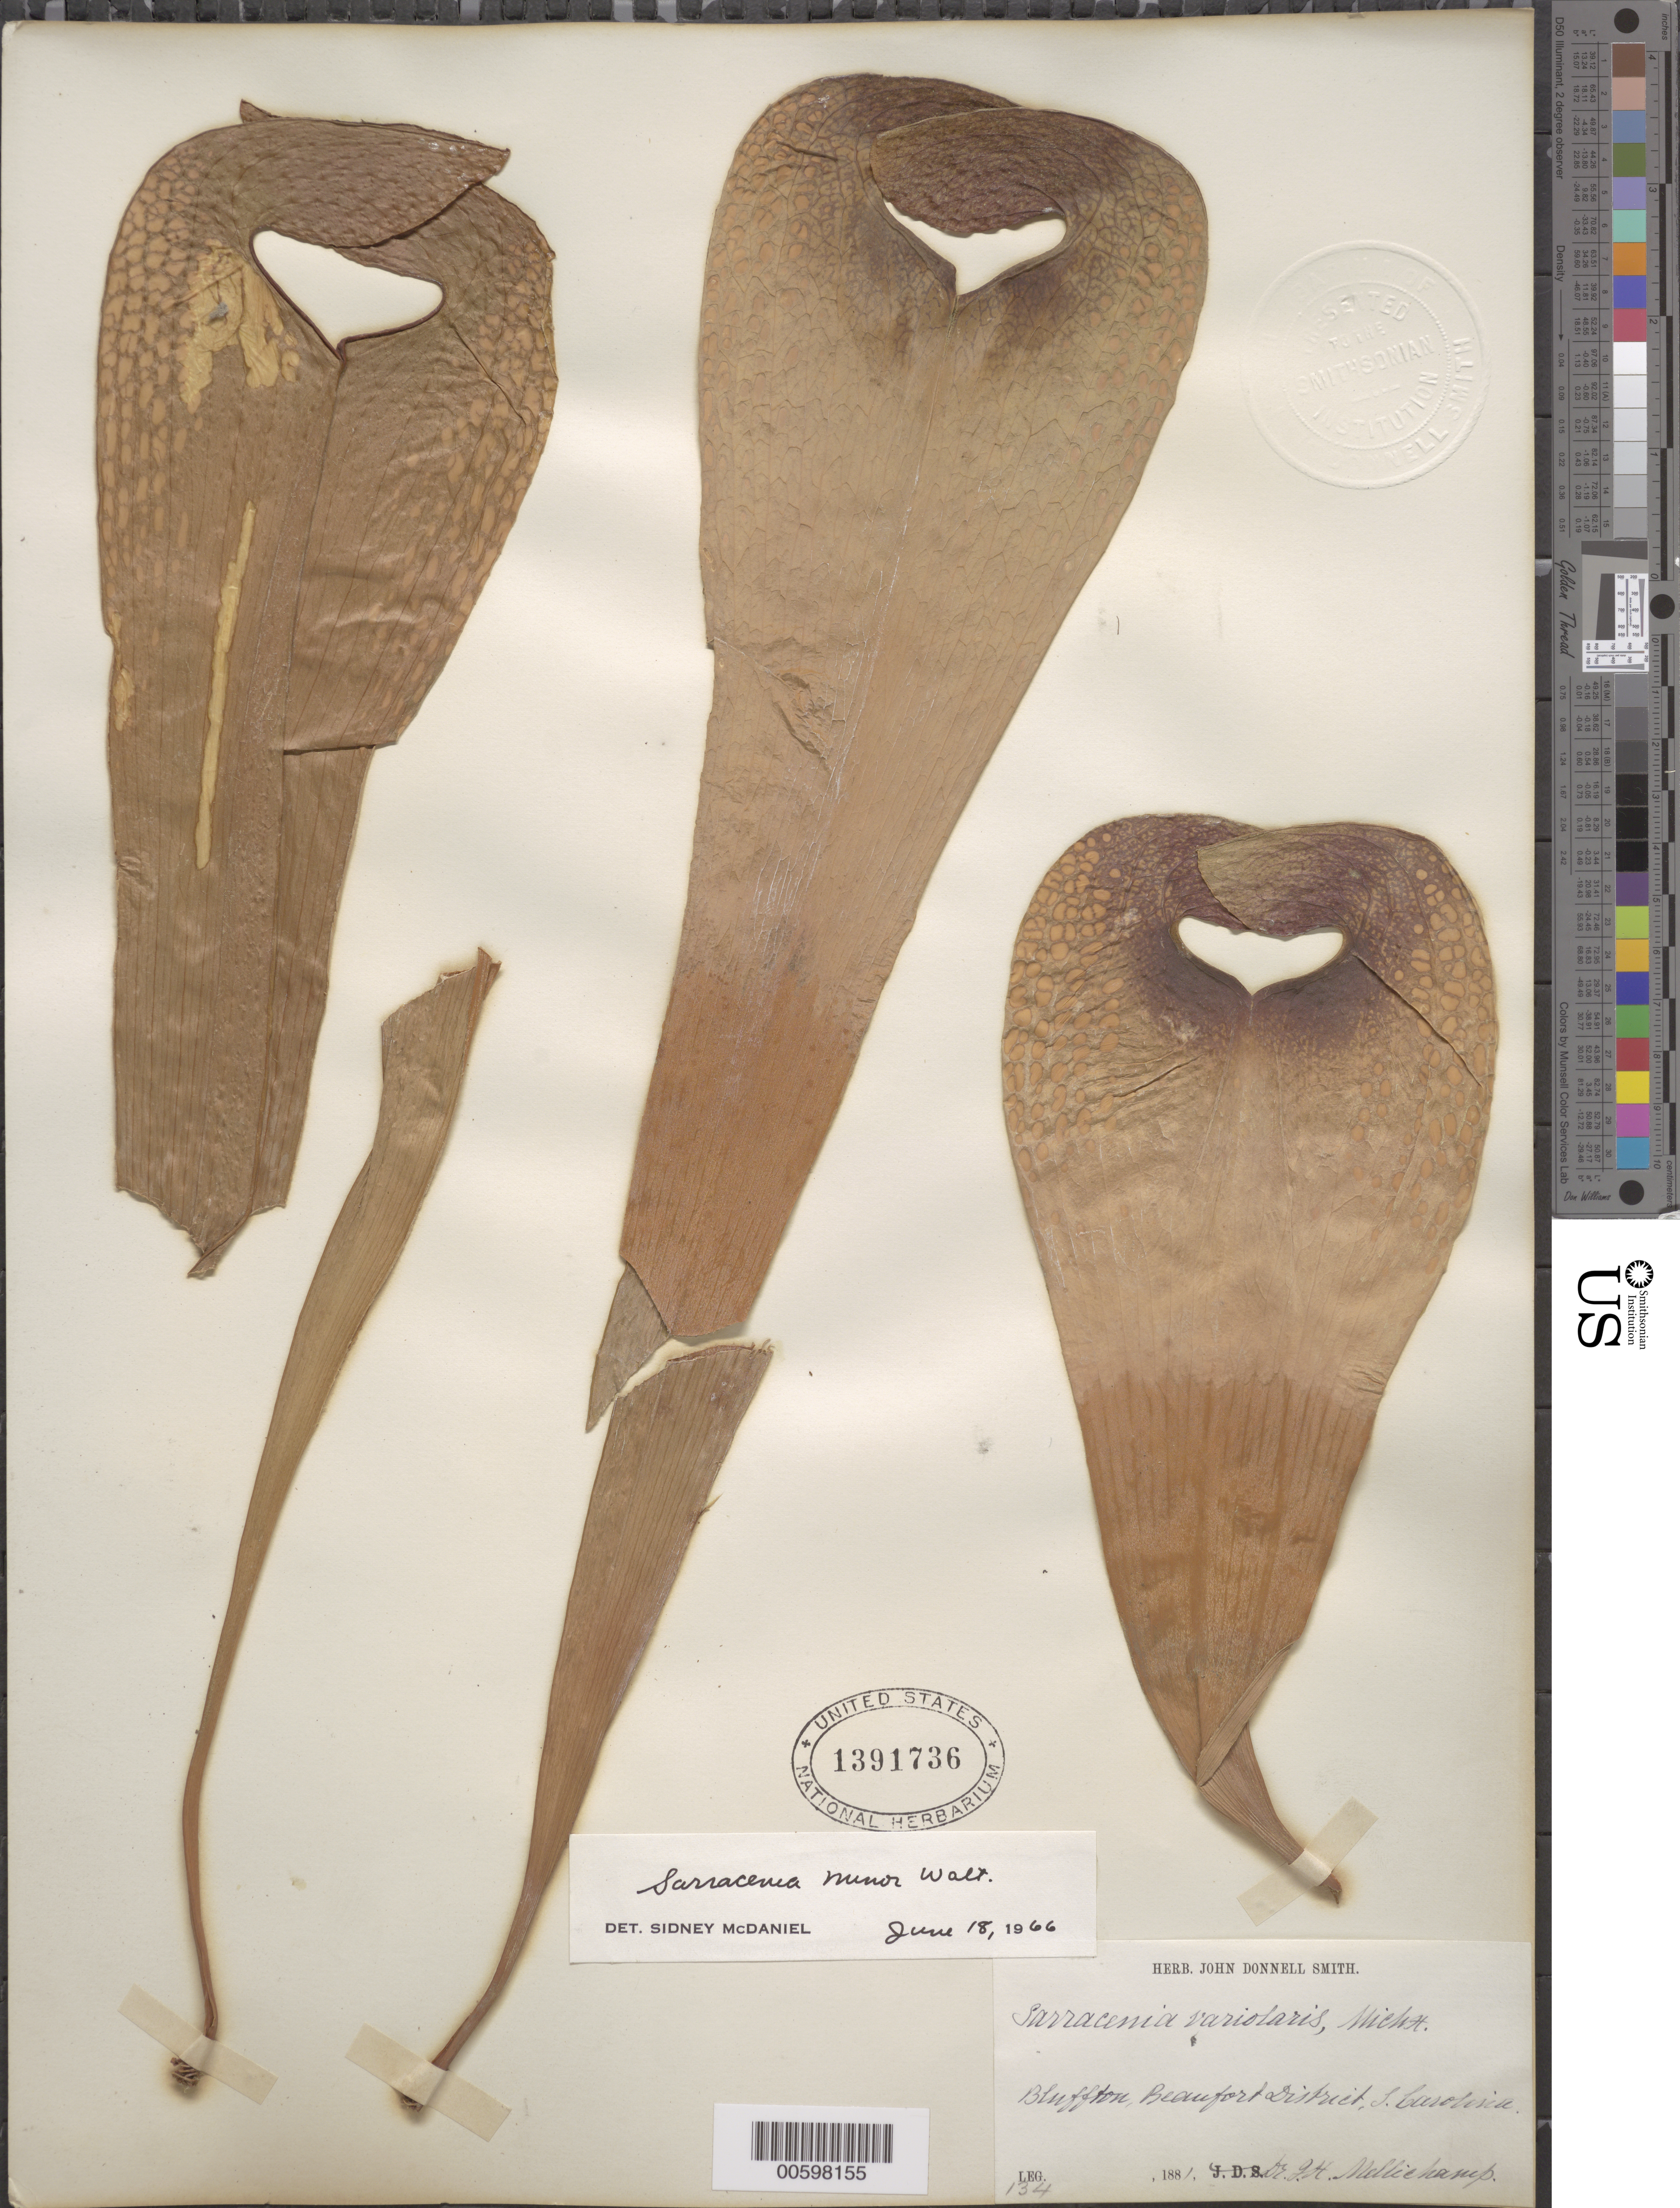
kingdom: Plantae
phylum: Tracheophyta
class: Magnoliopsida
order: Ericales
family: Sarraceniaceae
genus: Sarracenia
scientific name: Sarracenia minor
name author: Walter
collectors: J. H. Mellichamp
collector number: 134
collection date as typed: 1881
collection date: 1881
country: United States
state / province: South Carolina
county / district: Beaufort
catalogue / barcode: US 1391736